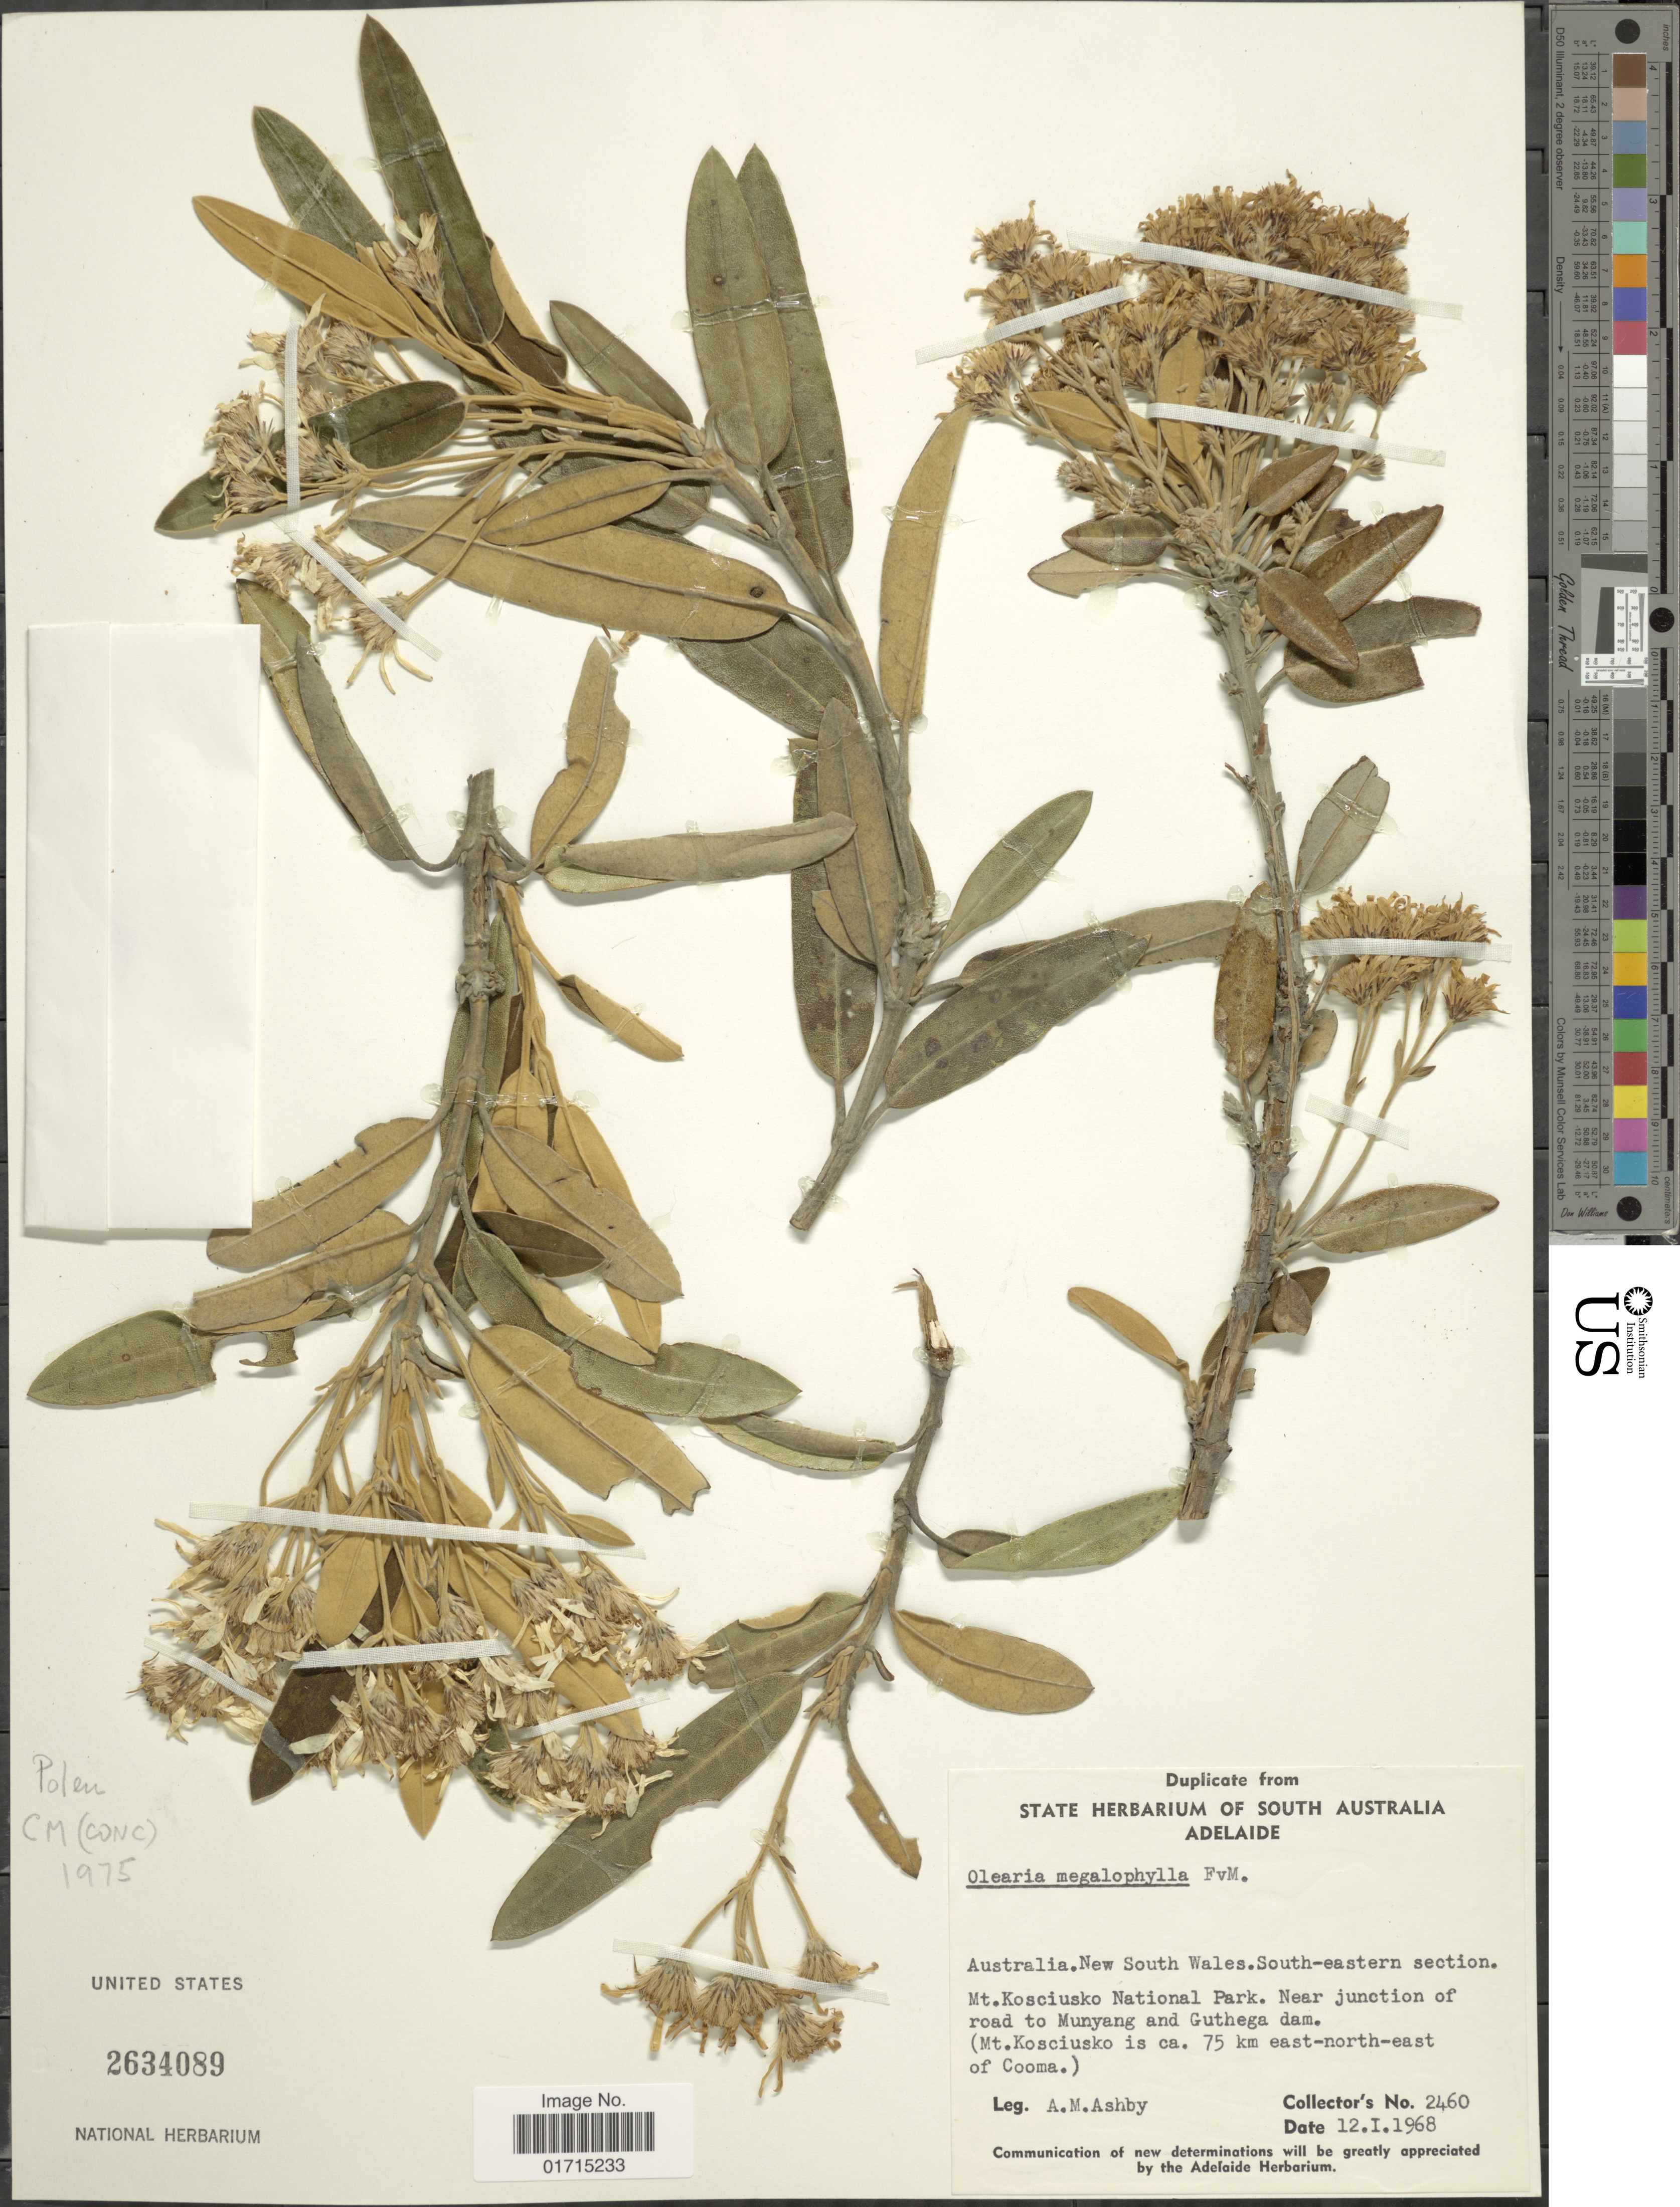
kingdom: Plantae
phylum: Tracheophyta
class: Magnoliopsida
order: Asterales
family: Asteraceae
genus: Olearia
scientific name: Olearia megalophylla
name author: (F. Muell.) F. Muell. ex Benth.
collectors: A. Ashby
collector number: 2460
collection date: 1968-01-12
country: Australia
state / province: New South Wales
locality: Australia. New South Wales. South-eastern section. Mt. Kosciusko National Park. Near junction of road to Munyang and Guthega dam. (Mt. Kosciusko is ca. 75 km east-north-east of Cooma.)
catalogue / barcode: US 2634089